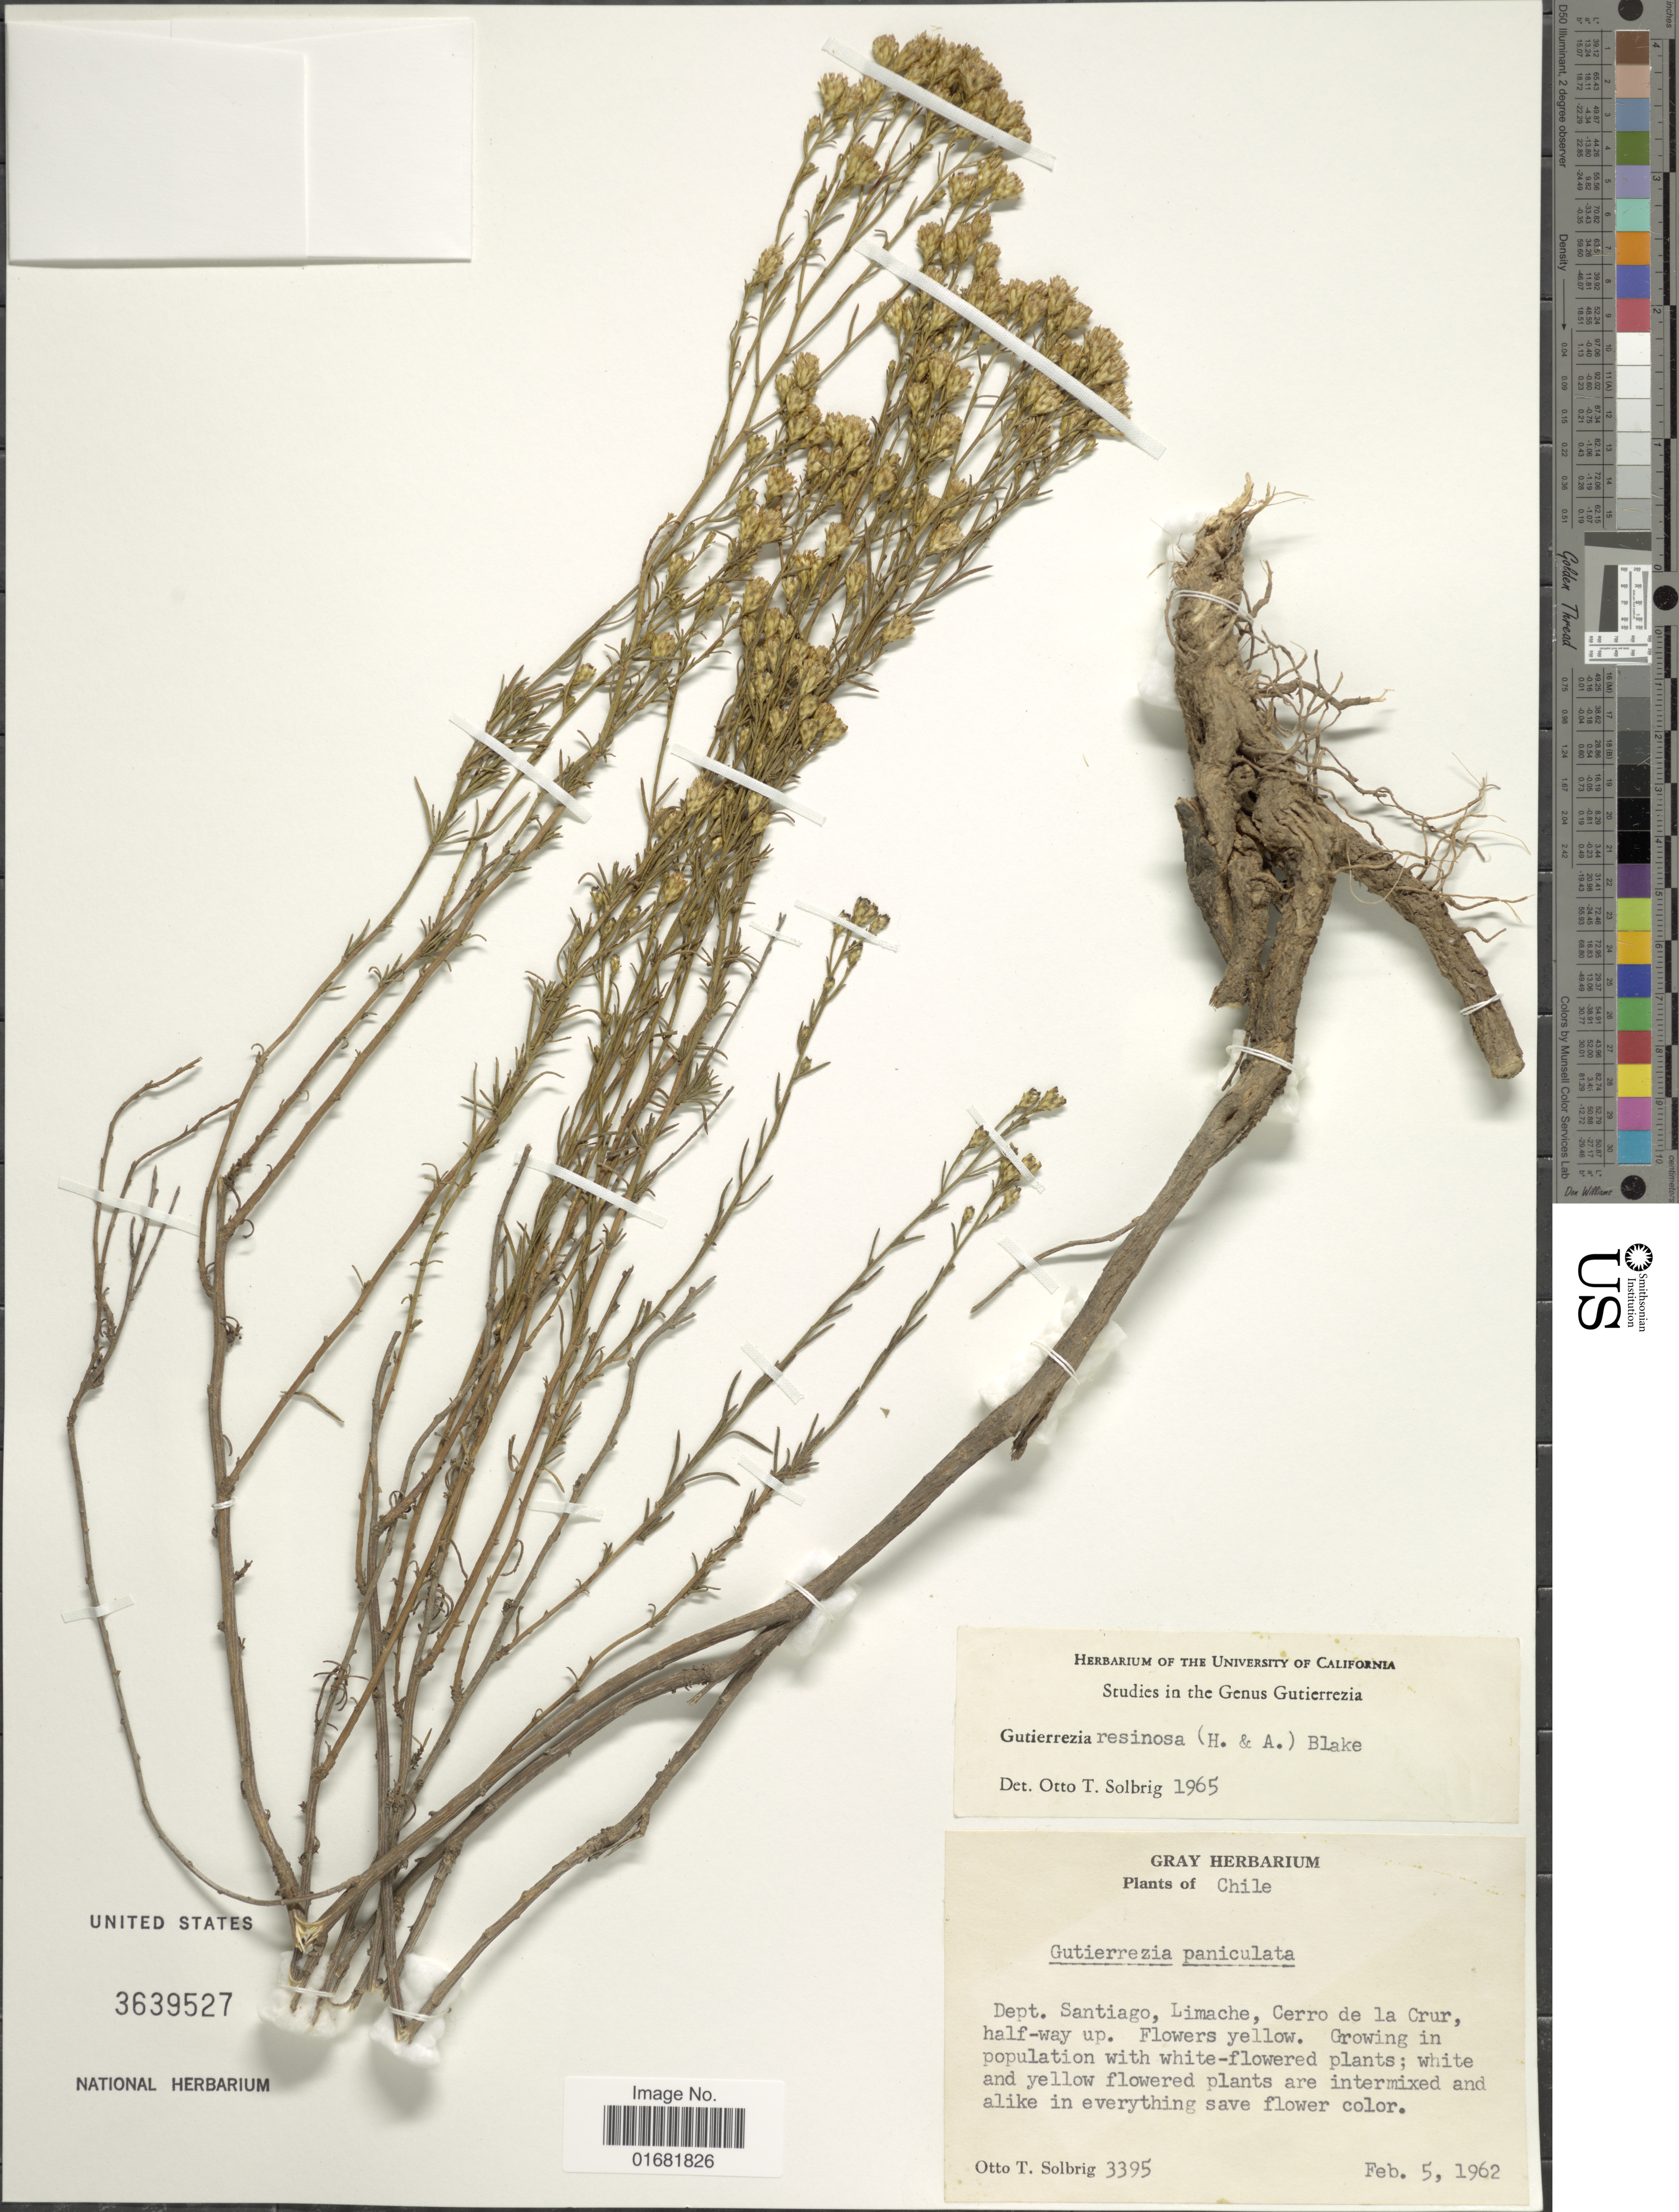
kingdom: Plantae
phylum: Tracheophyta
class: Magnoliopsida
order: Asterales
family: Asteraceae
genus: Gutierrezia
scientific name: Gutierrezia resinosa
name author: (Hook. & Arn.) S.F. Blake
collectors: O. T. Solbrig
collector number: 3395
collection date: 1962-02-05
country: Chile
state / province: Región Metropolitana (RM)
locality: Dept. Santiago, Limache, Cerro de La Crur, half-way up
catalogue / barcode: US 3639527